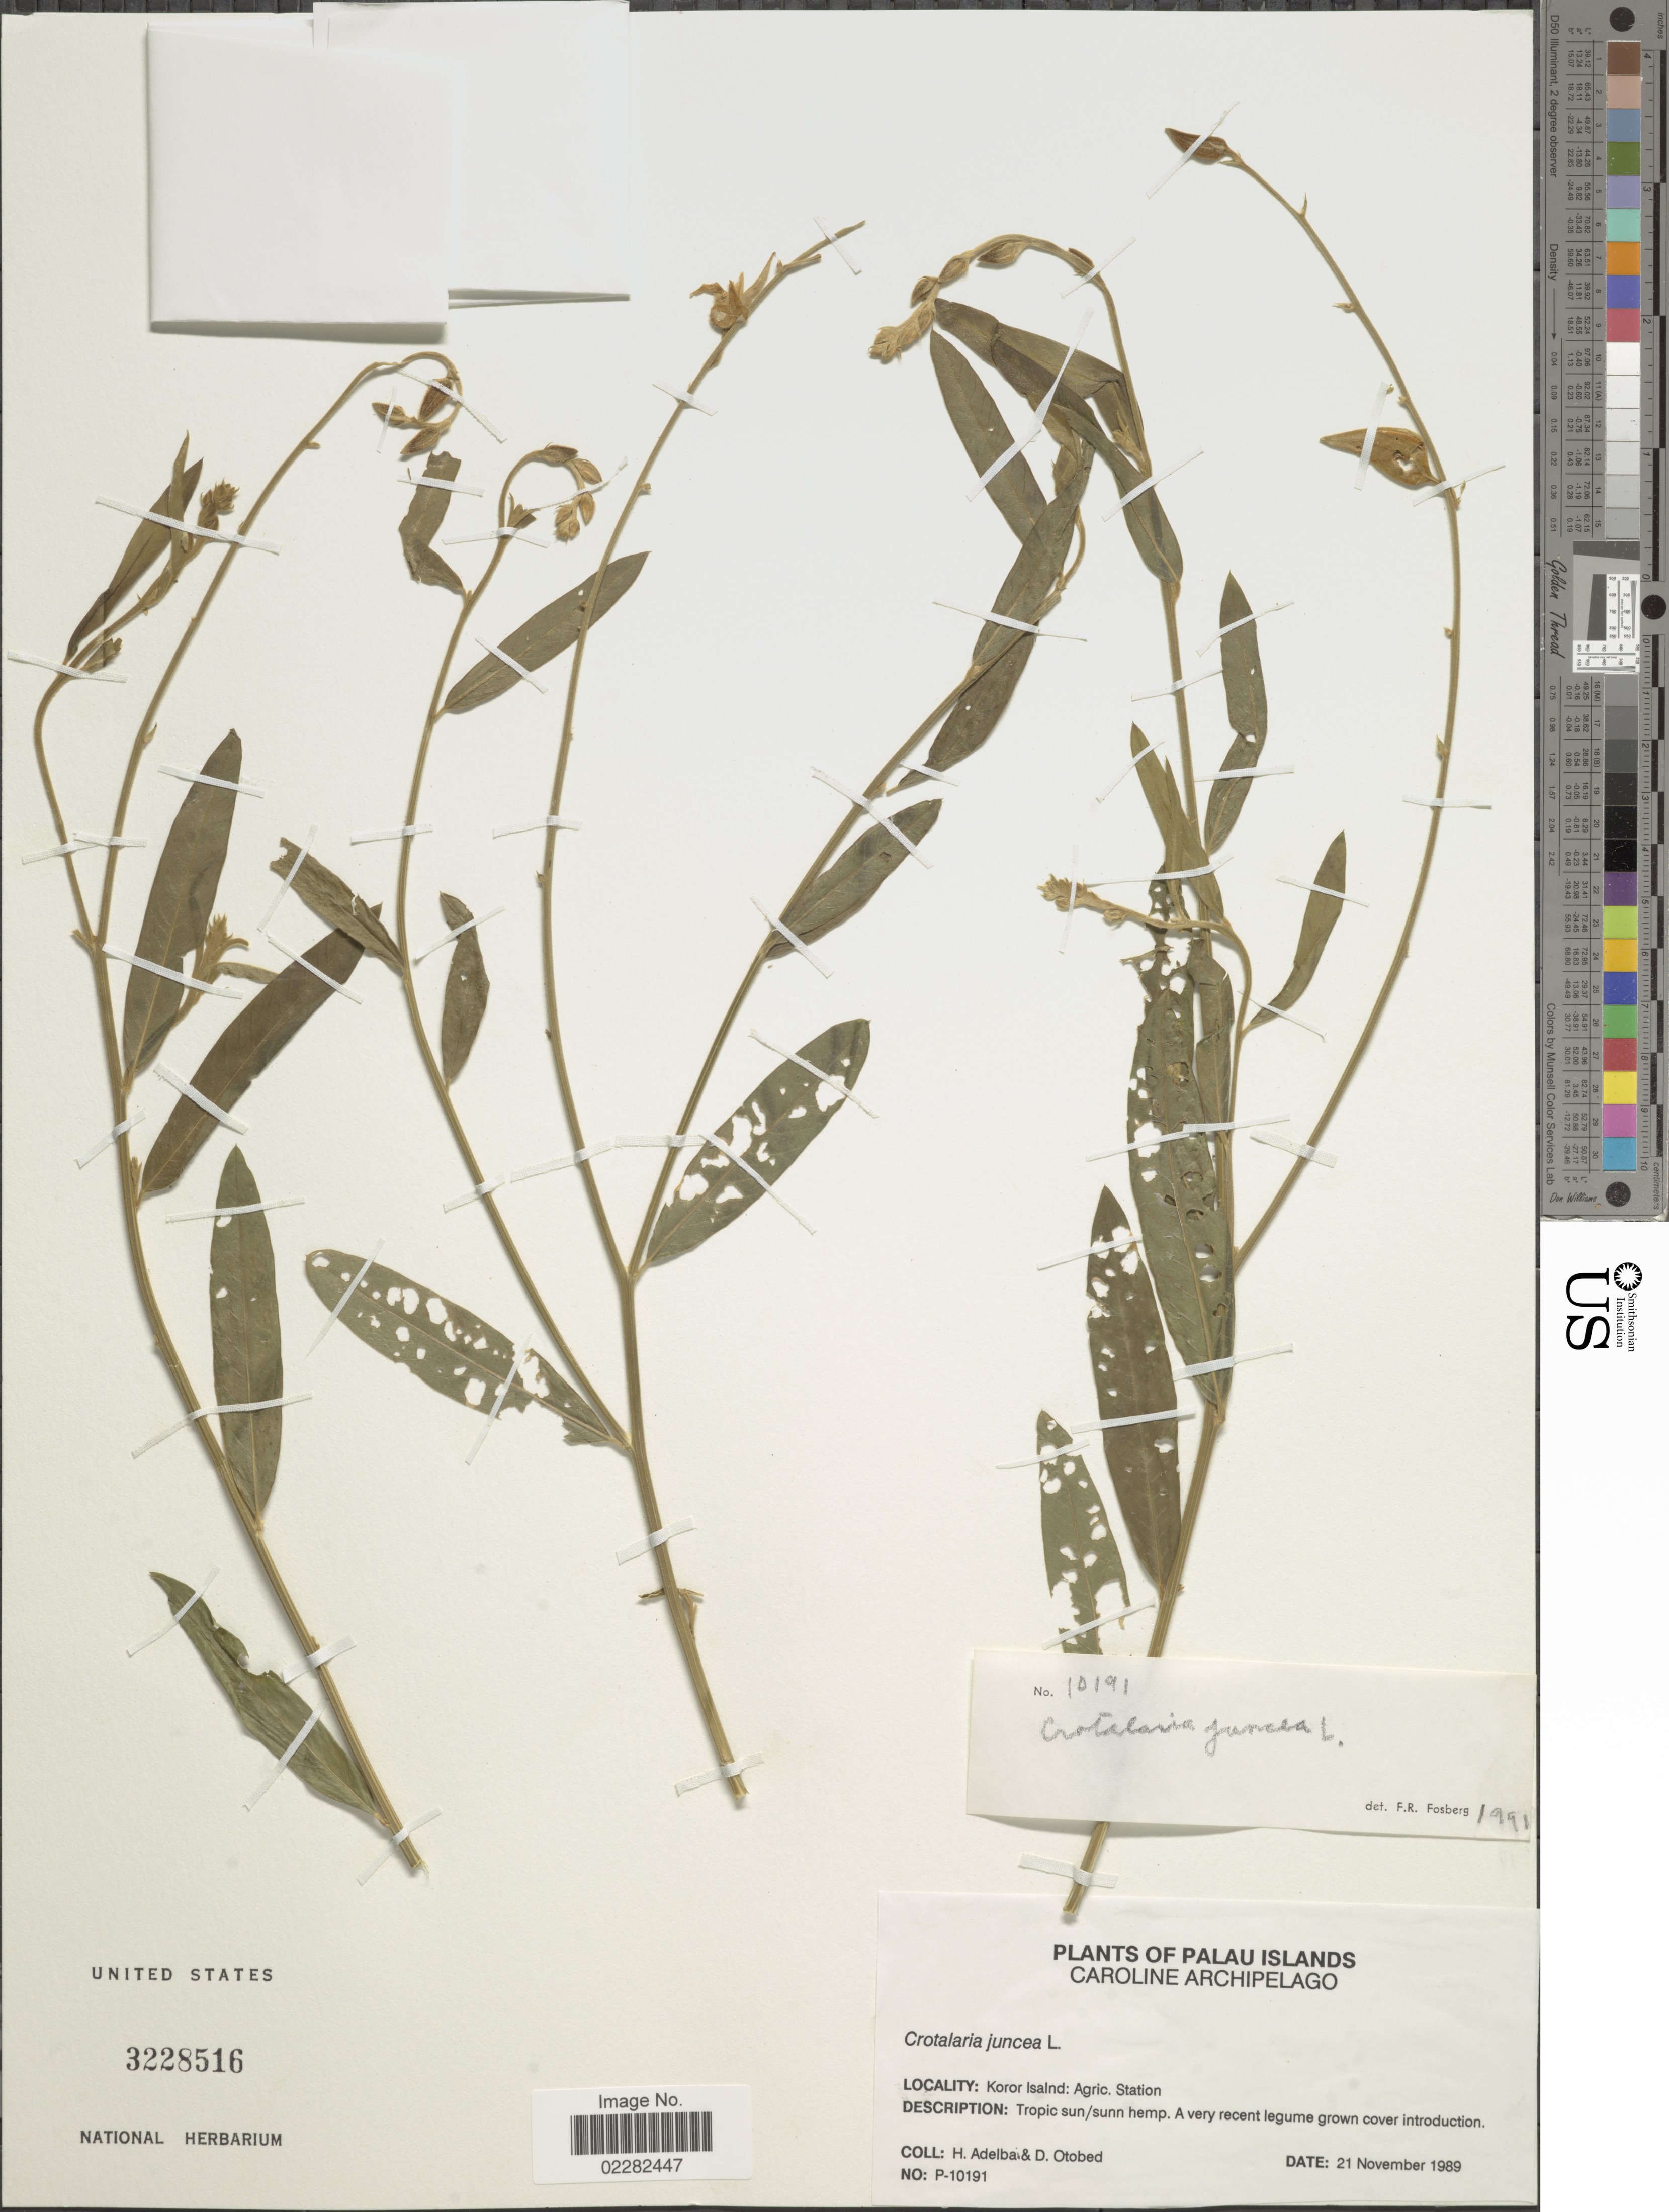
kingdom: Plantae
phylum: Tracheophyta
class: Magnoliopsida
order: Fabales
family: Fabaceae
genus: Crotalaria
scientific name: Crotalaria juncea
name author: L.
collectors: H. Adelbai & D. O. Otobed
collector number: P-10191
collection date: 1989-11-21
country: Palau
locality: Palau Islands, : Agric. Station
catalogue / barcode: US 3228516